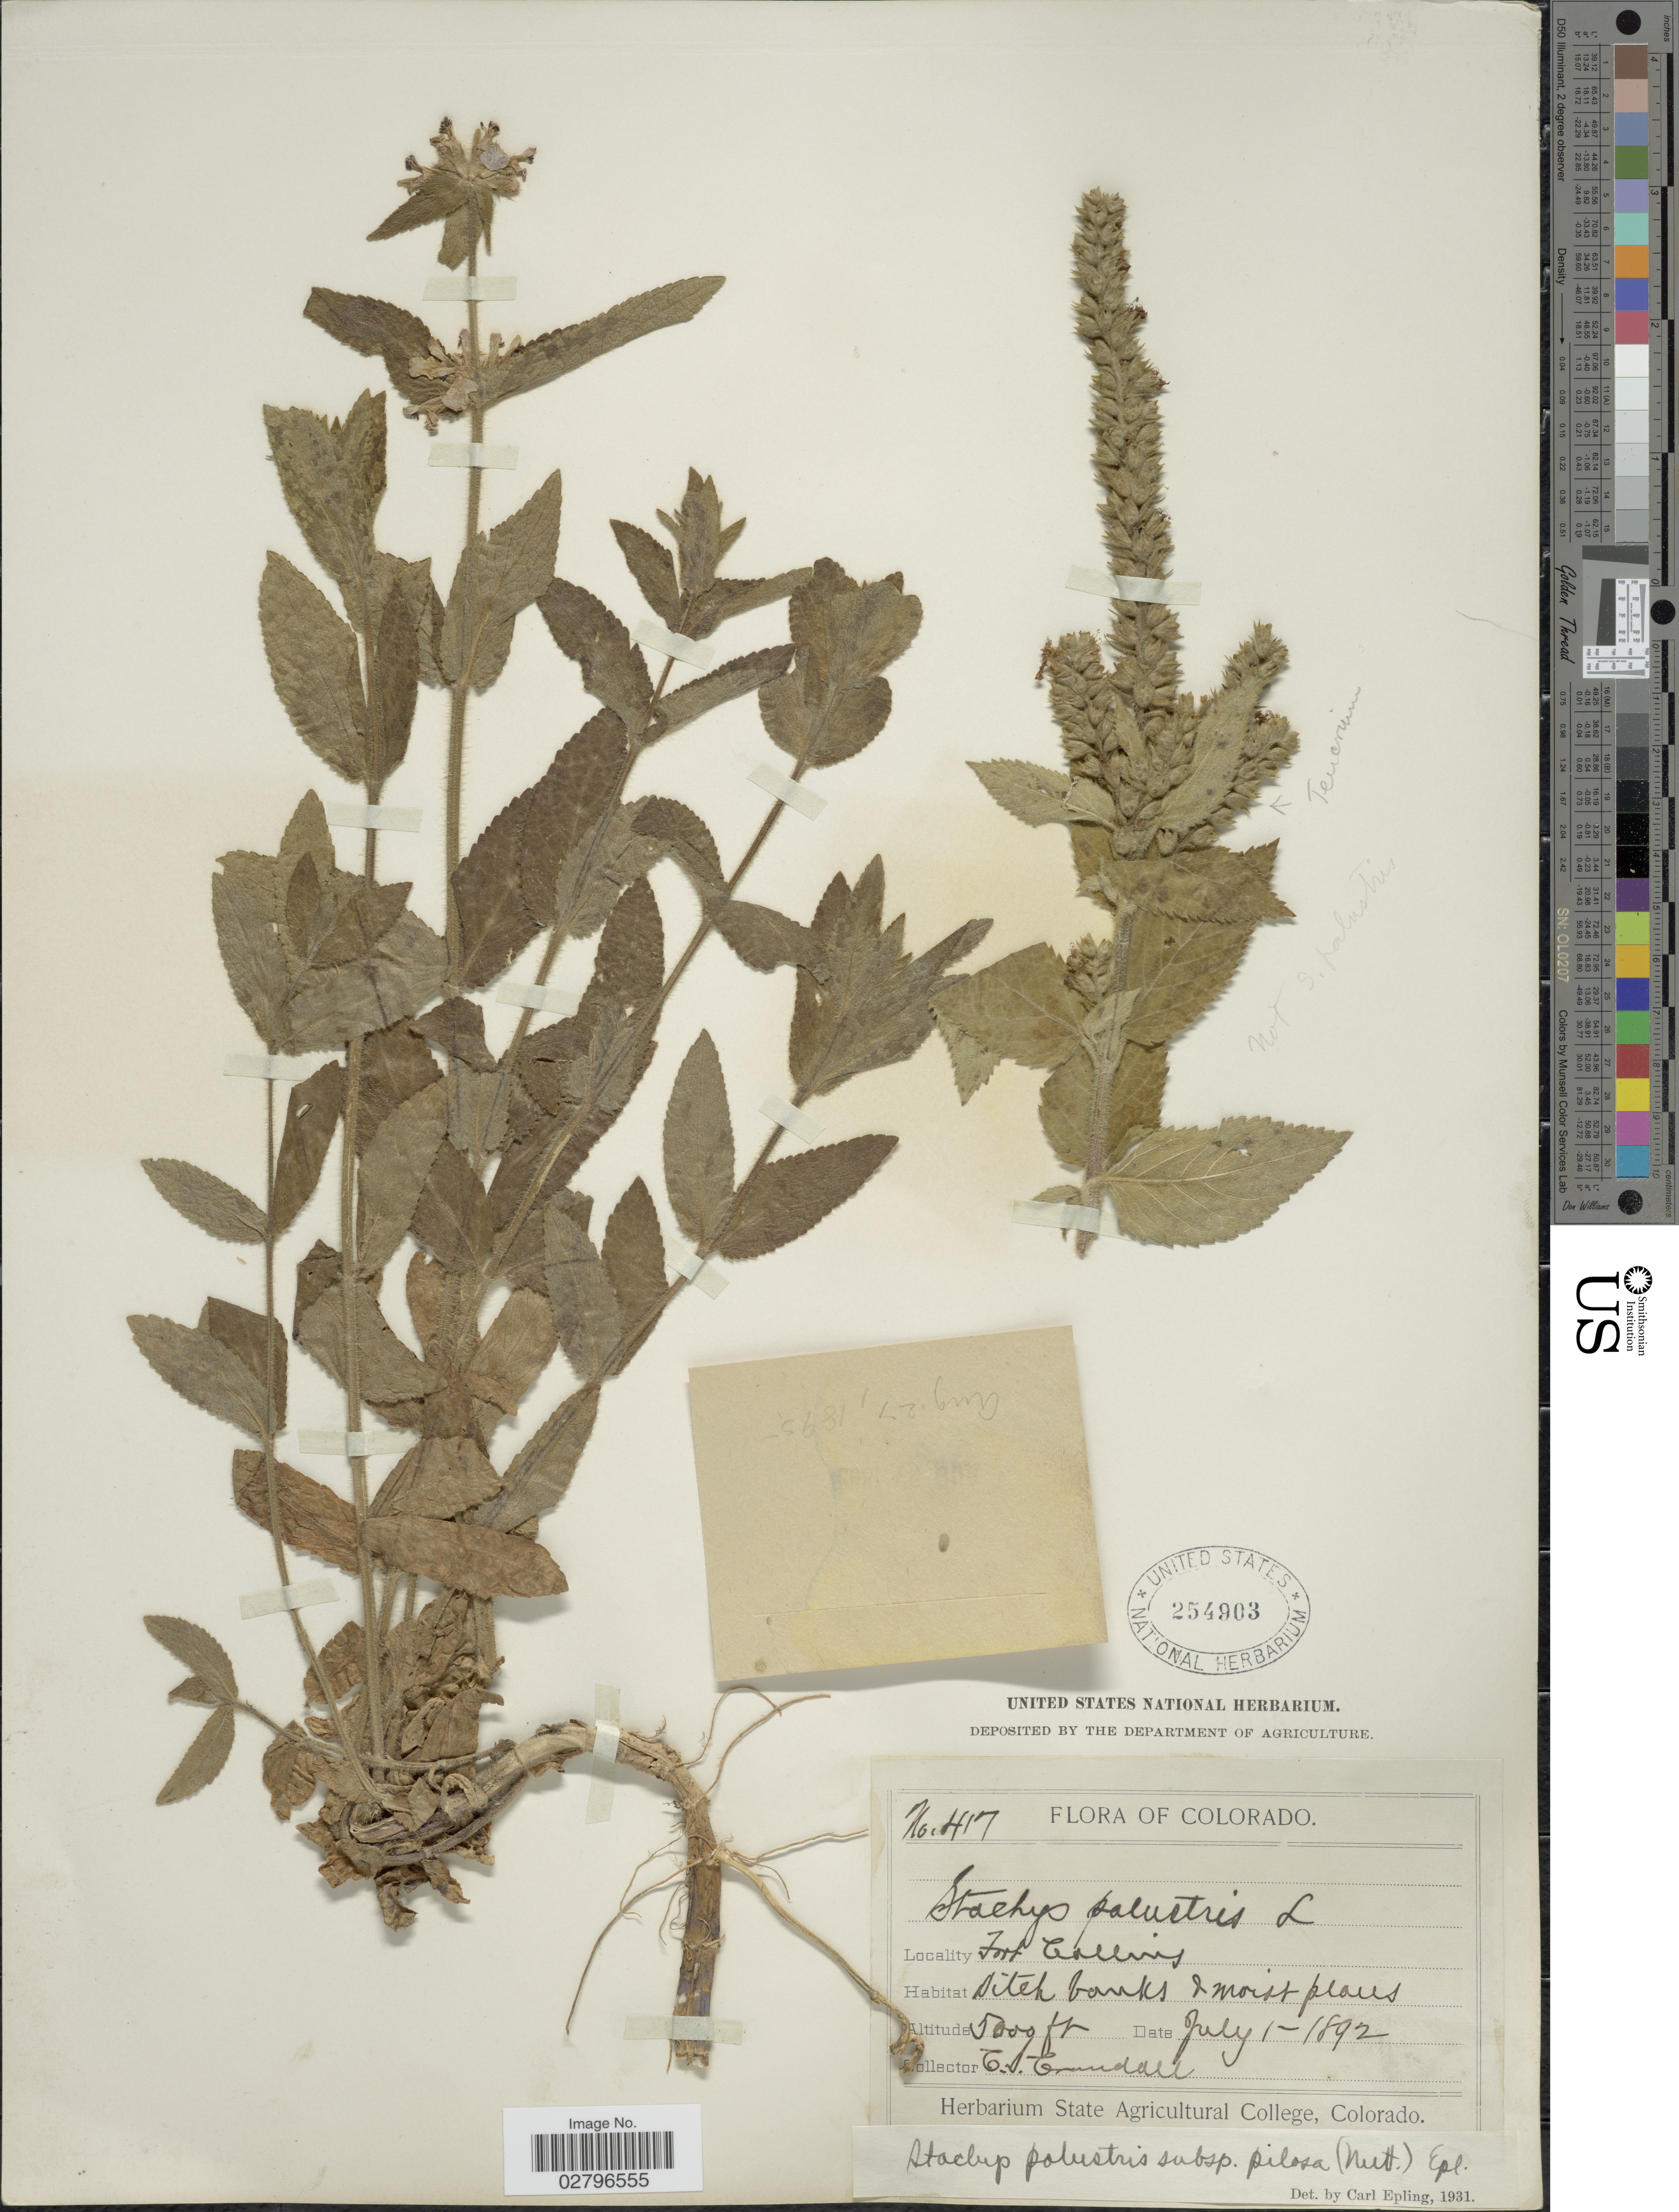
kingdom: Plantae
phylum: Tracheophyta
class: Magnoliopsida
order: Lamiales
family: Lamiaceae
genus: Stachys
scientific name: Stachys pilosa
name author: Nutt.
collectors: C. Crandall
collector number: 417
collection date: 1892-07-01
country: United States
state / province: Colorado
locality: Fort Collins.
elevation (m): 1524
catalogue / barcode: US 254903